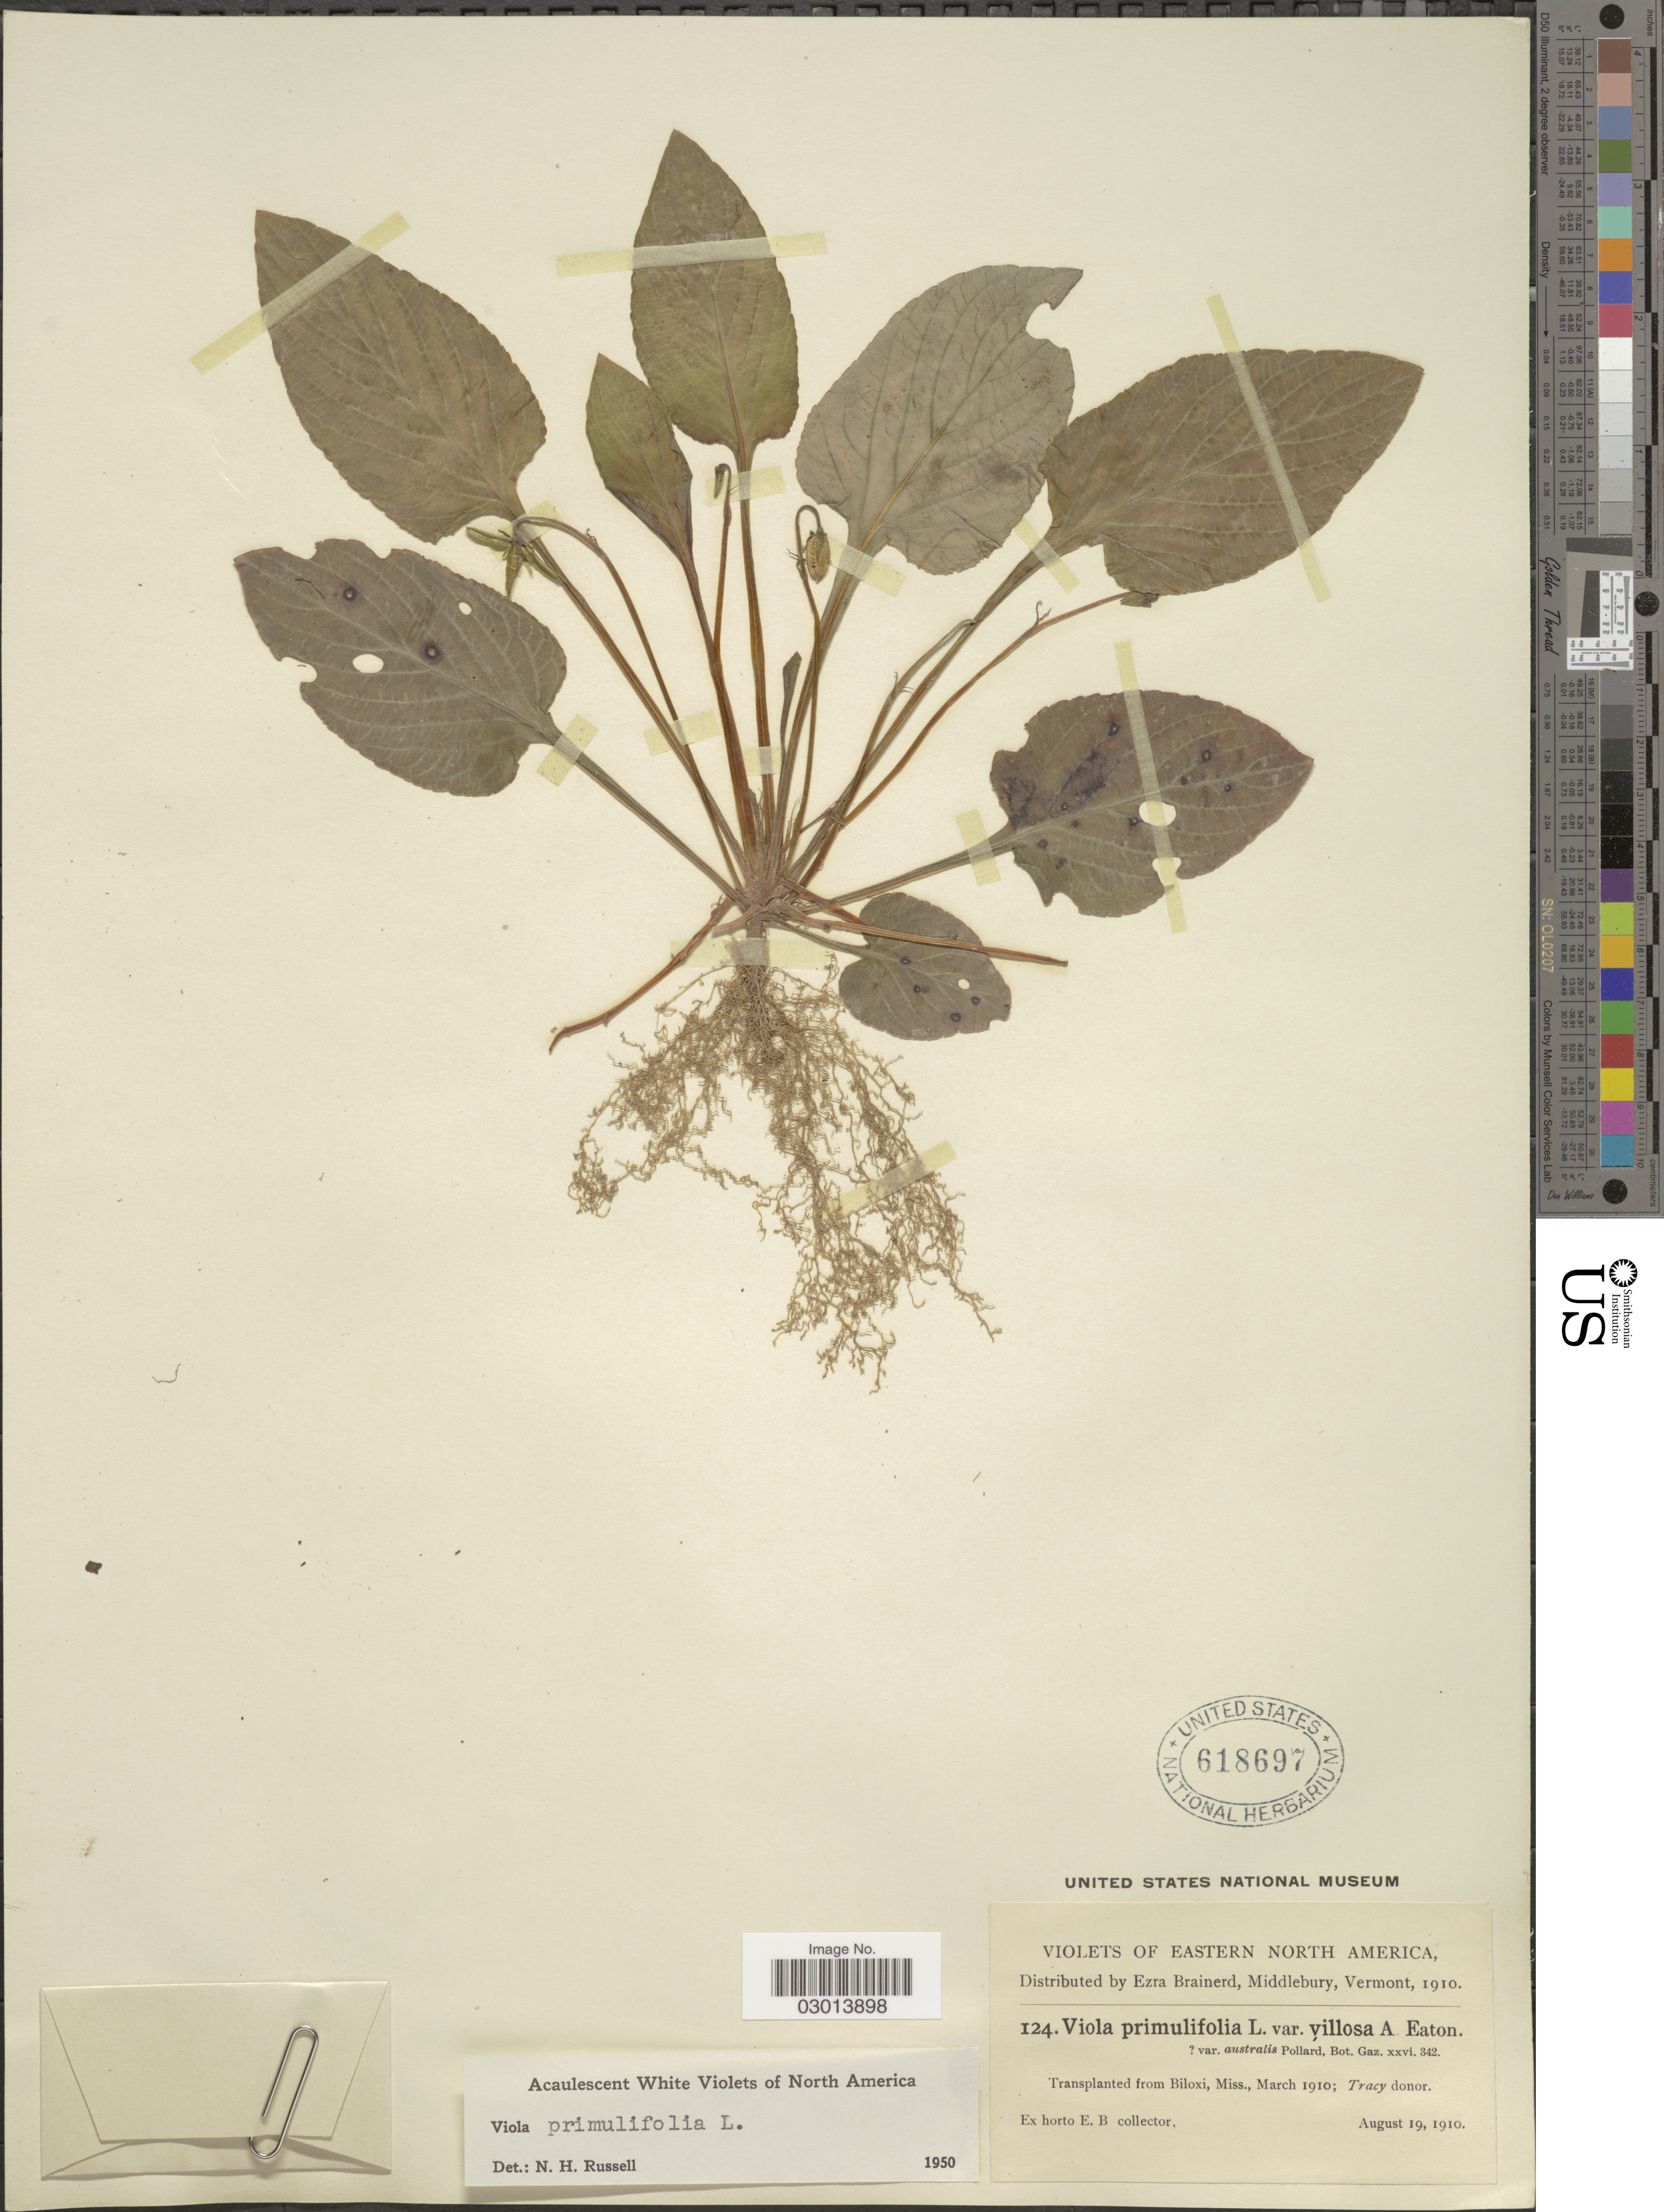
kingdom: Plantae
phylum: Tracheophyta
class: Magnoliopsida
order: Malpighiales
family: Violaceae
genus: Viola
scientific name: Viola primulifolia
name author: L.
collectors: ex herb. Ezra Brainerd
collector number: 124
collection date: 1910-08-19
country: United States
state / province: Mississippi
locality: Eastern North America. Biloxi, Miss.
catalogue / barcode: US 618697